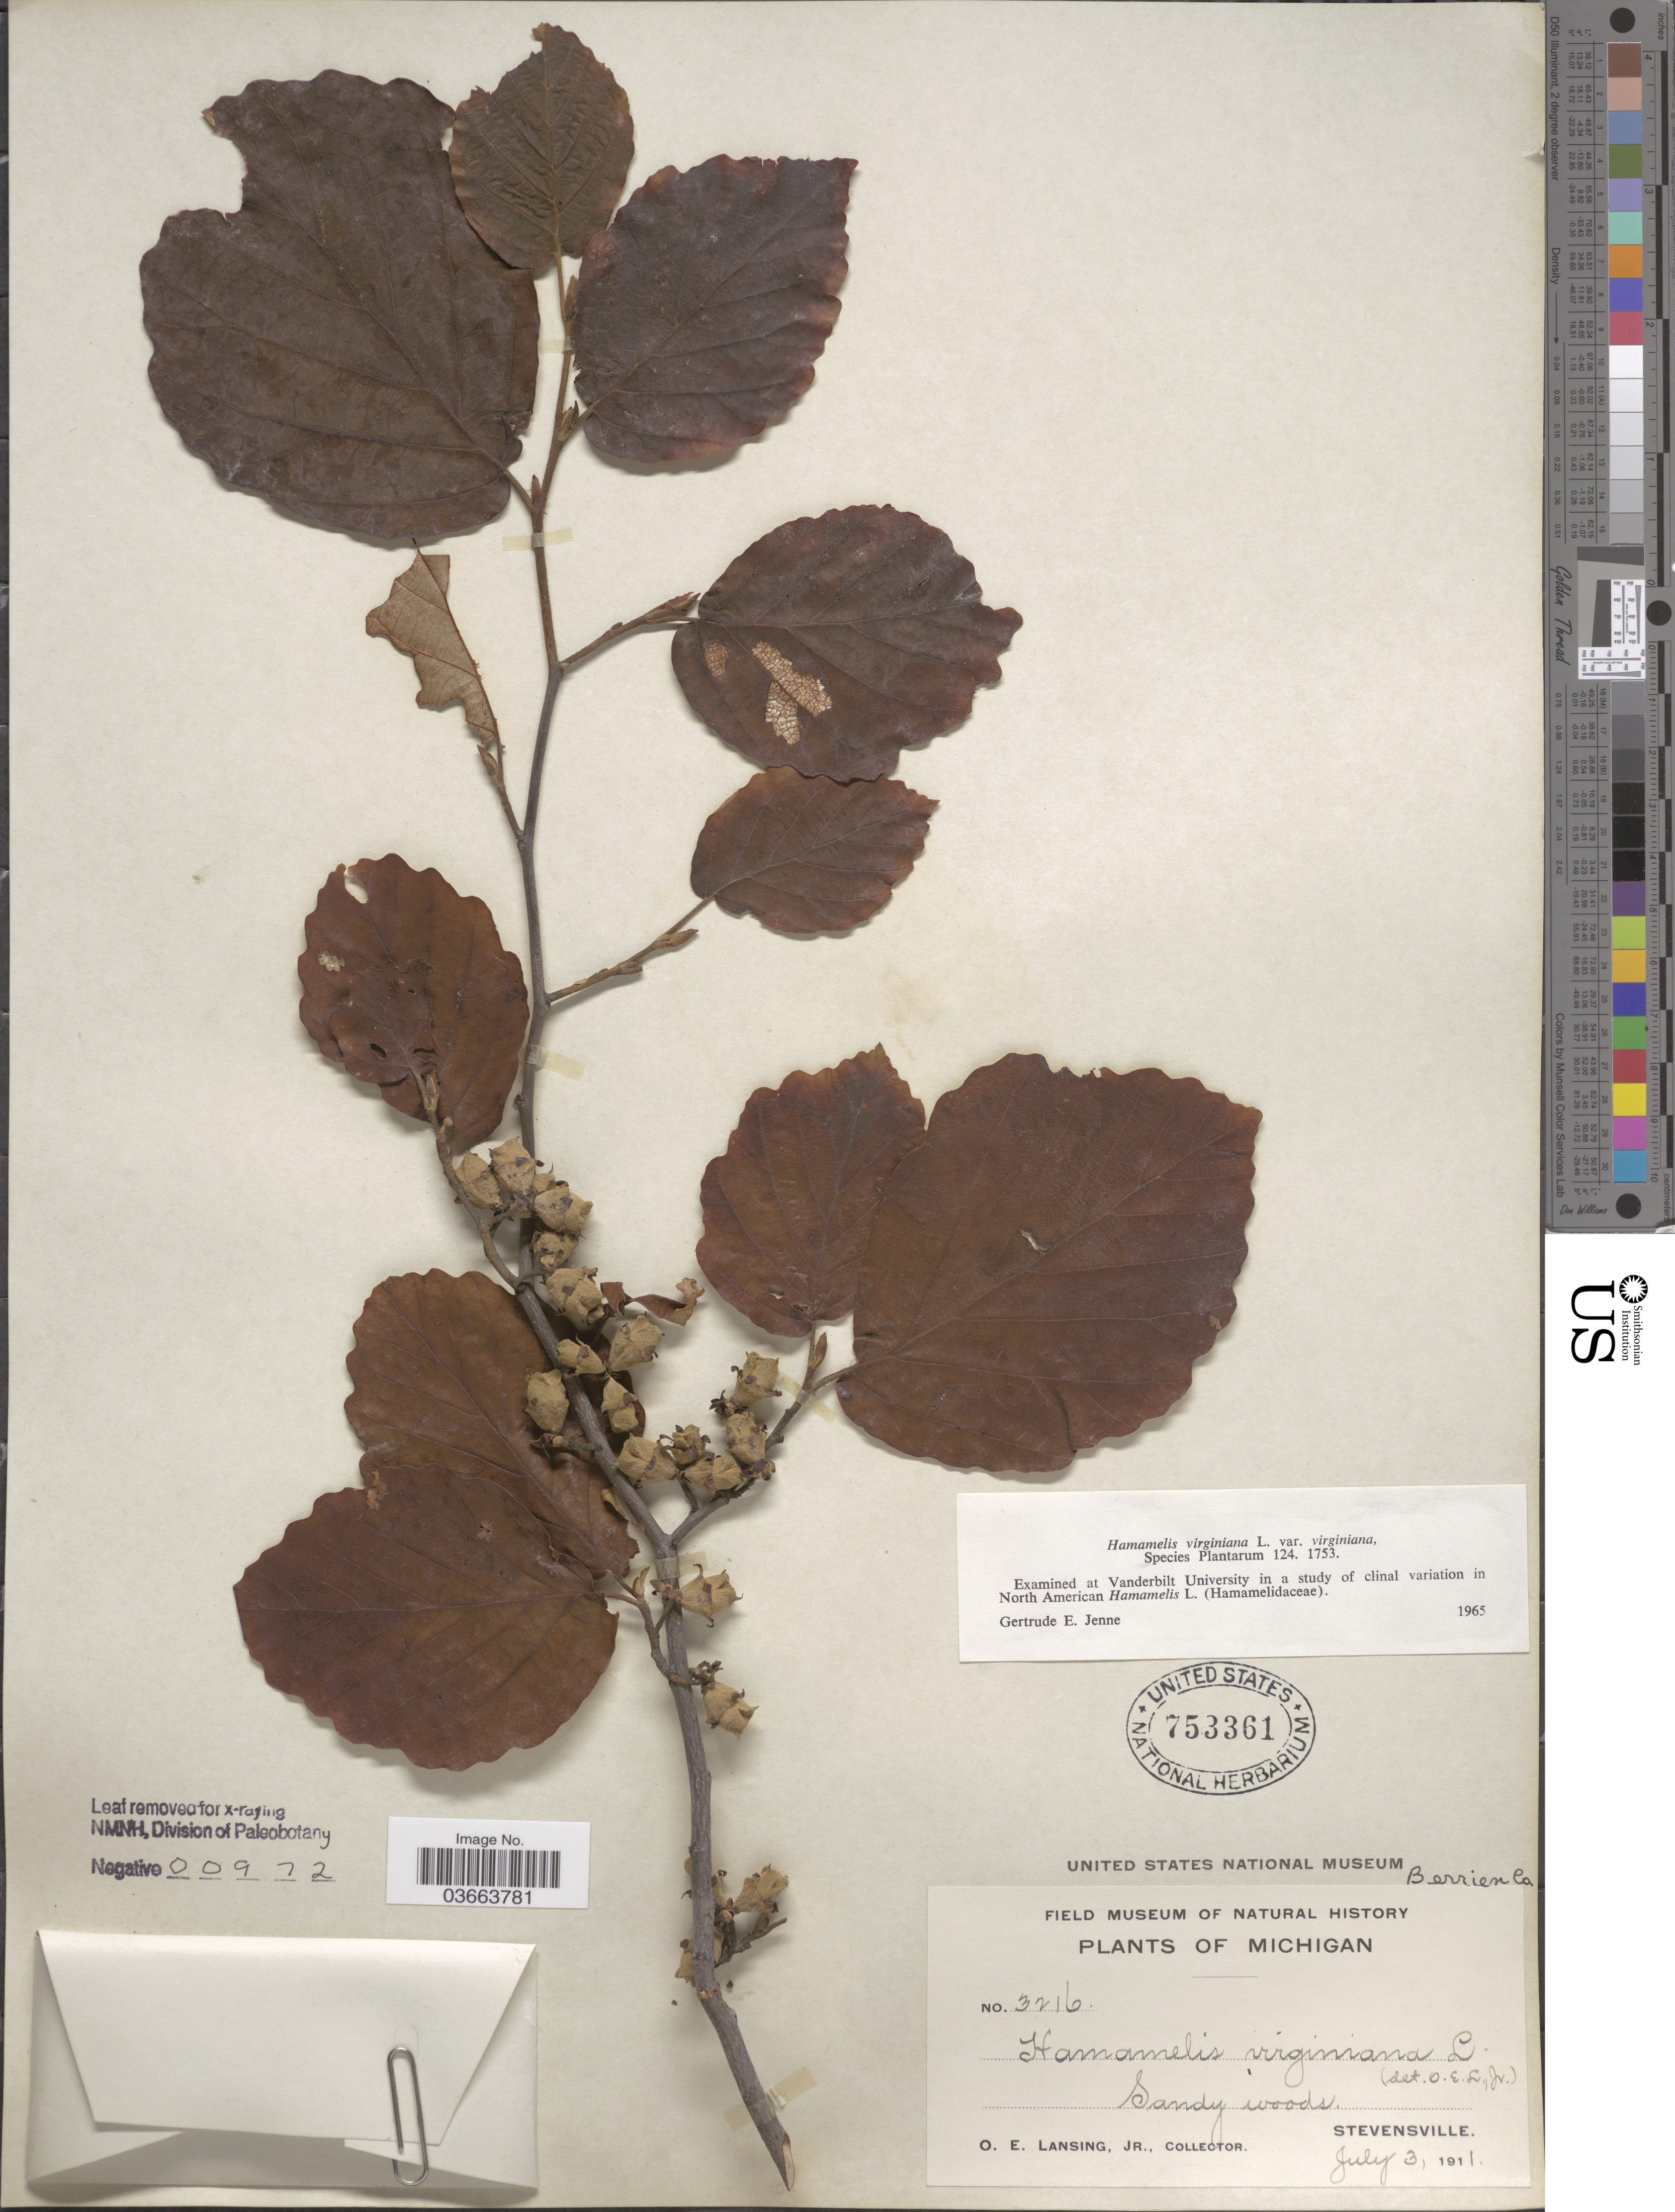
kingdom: Plantae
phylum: Tracheophyta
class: Magnoliopsida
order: Saxifragales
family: Hamamelidaceae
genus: Hamamelis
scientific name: Hamamelis virginiana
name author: L.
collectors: O. Lansing Jr.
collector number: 3216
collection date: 1911-07-03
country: United States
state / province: Michigan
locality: Stevensville. Berrien Co.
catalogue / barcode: US 753361